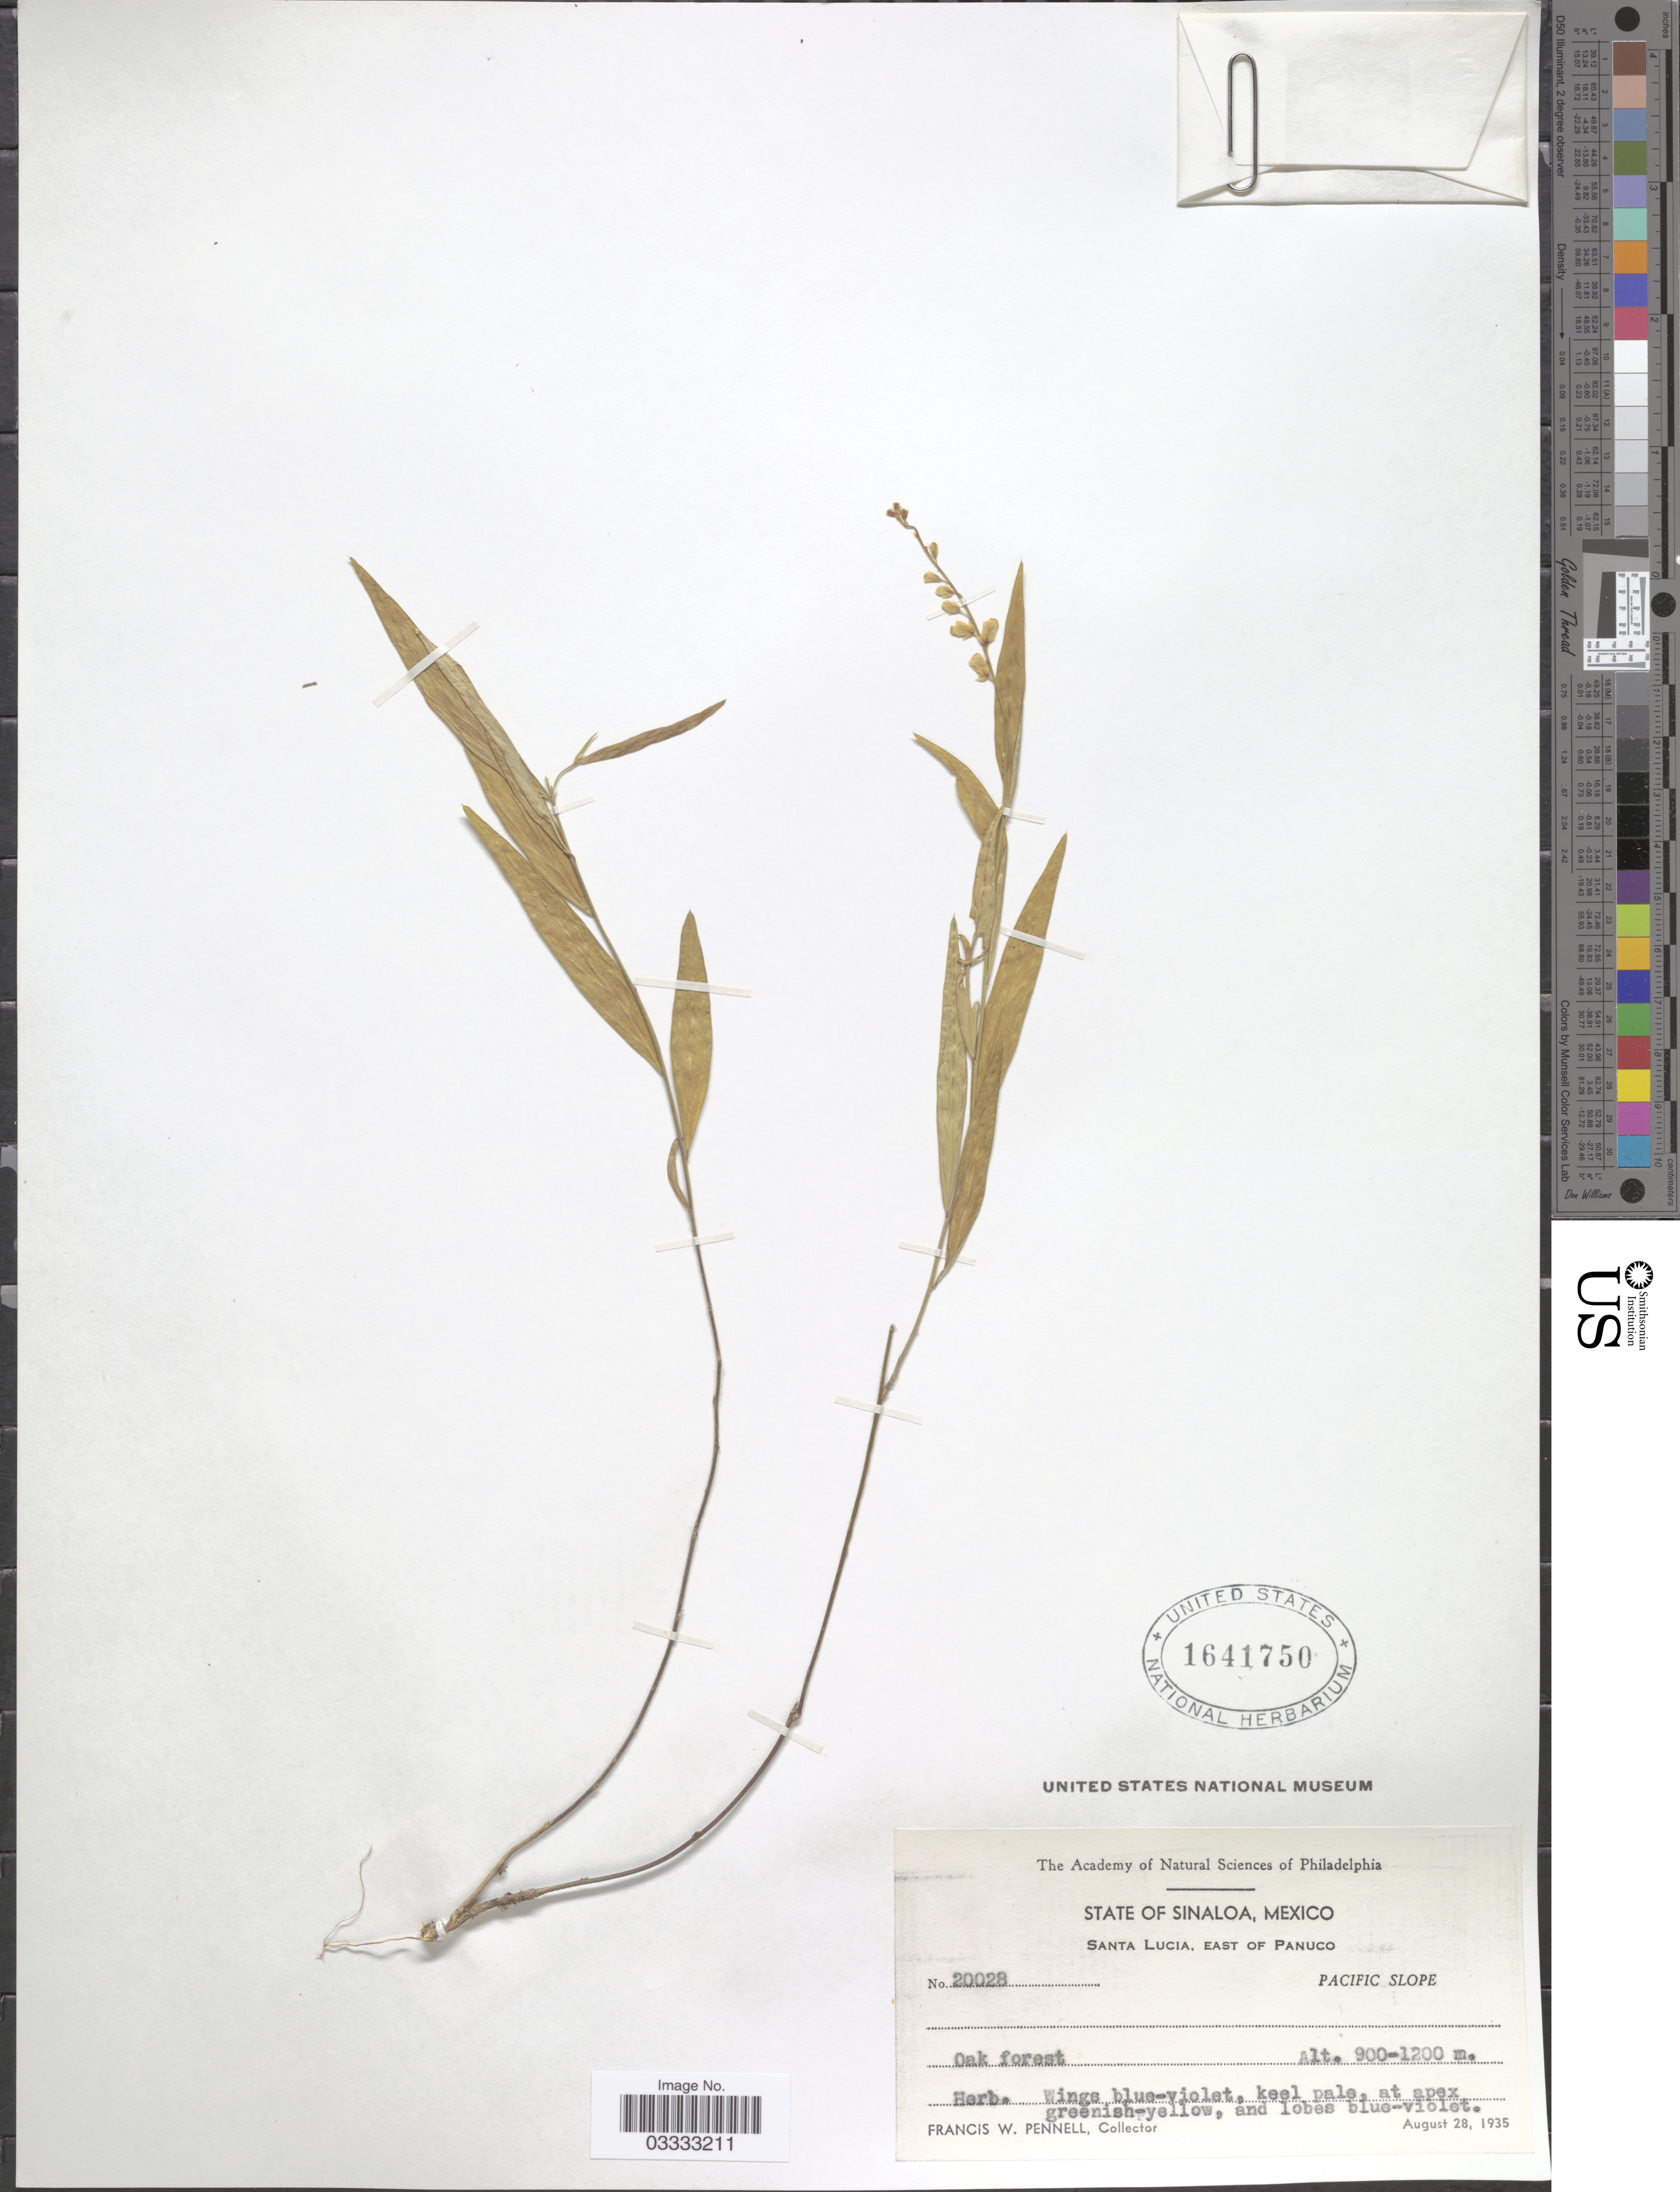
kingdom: Plantae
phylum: Tracheophyta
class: Magnoliopsida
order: Fabales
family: Polygalaceae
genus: Polygala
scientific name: Polygala sp.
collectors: F. W. Pennell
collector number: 20028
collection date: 1935-08-28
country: Mexico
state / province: Sinaloa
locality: Santa Lucia, East of Panuco. Pacific Slope. Oak forest.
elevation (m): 900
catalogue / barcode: US 1641750